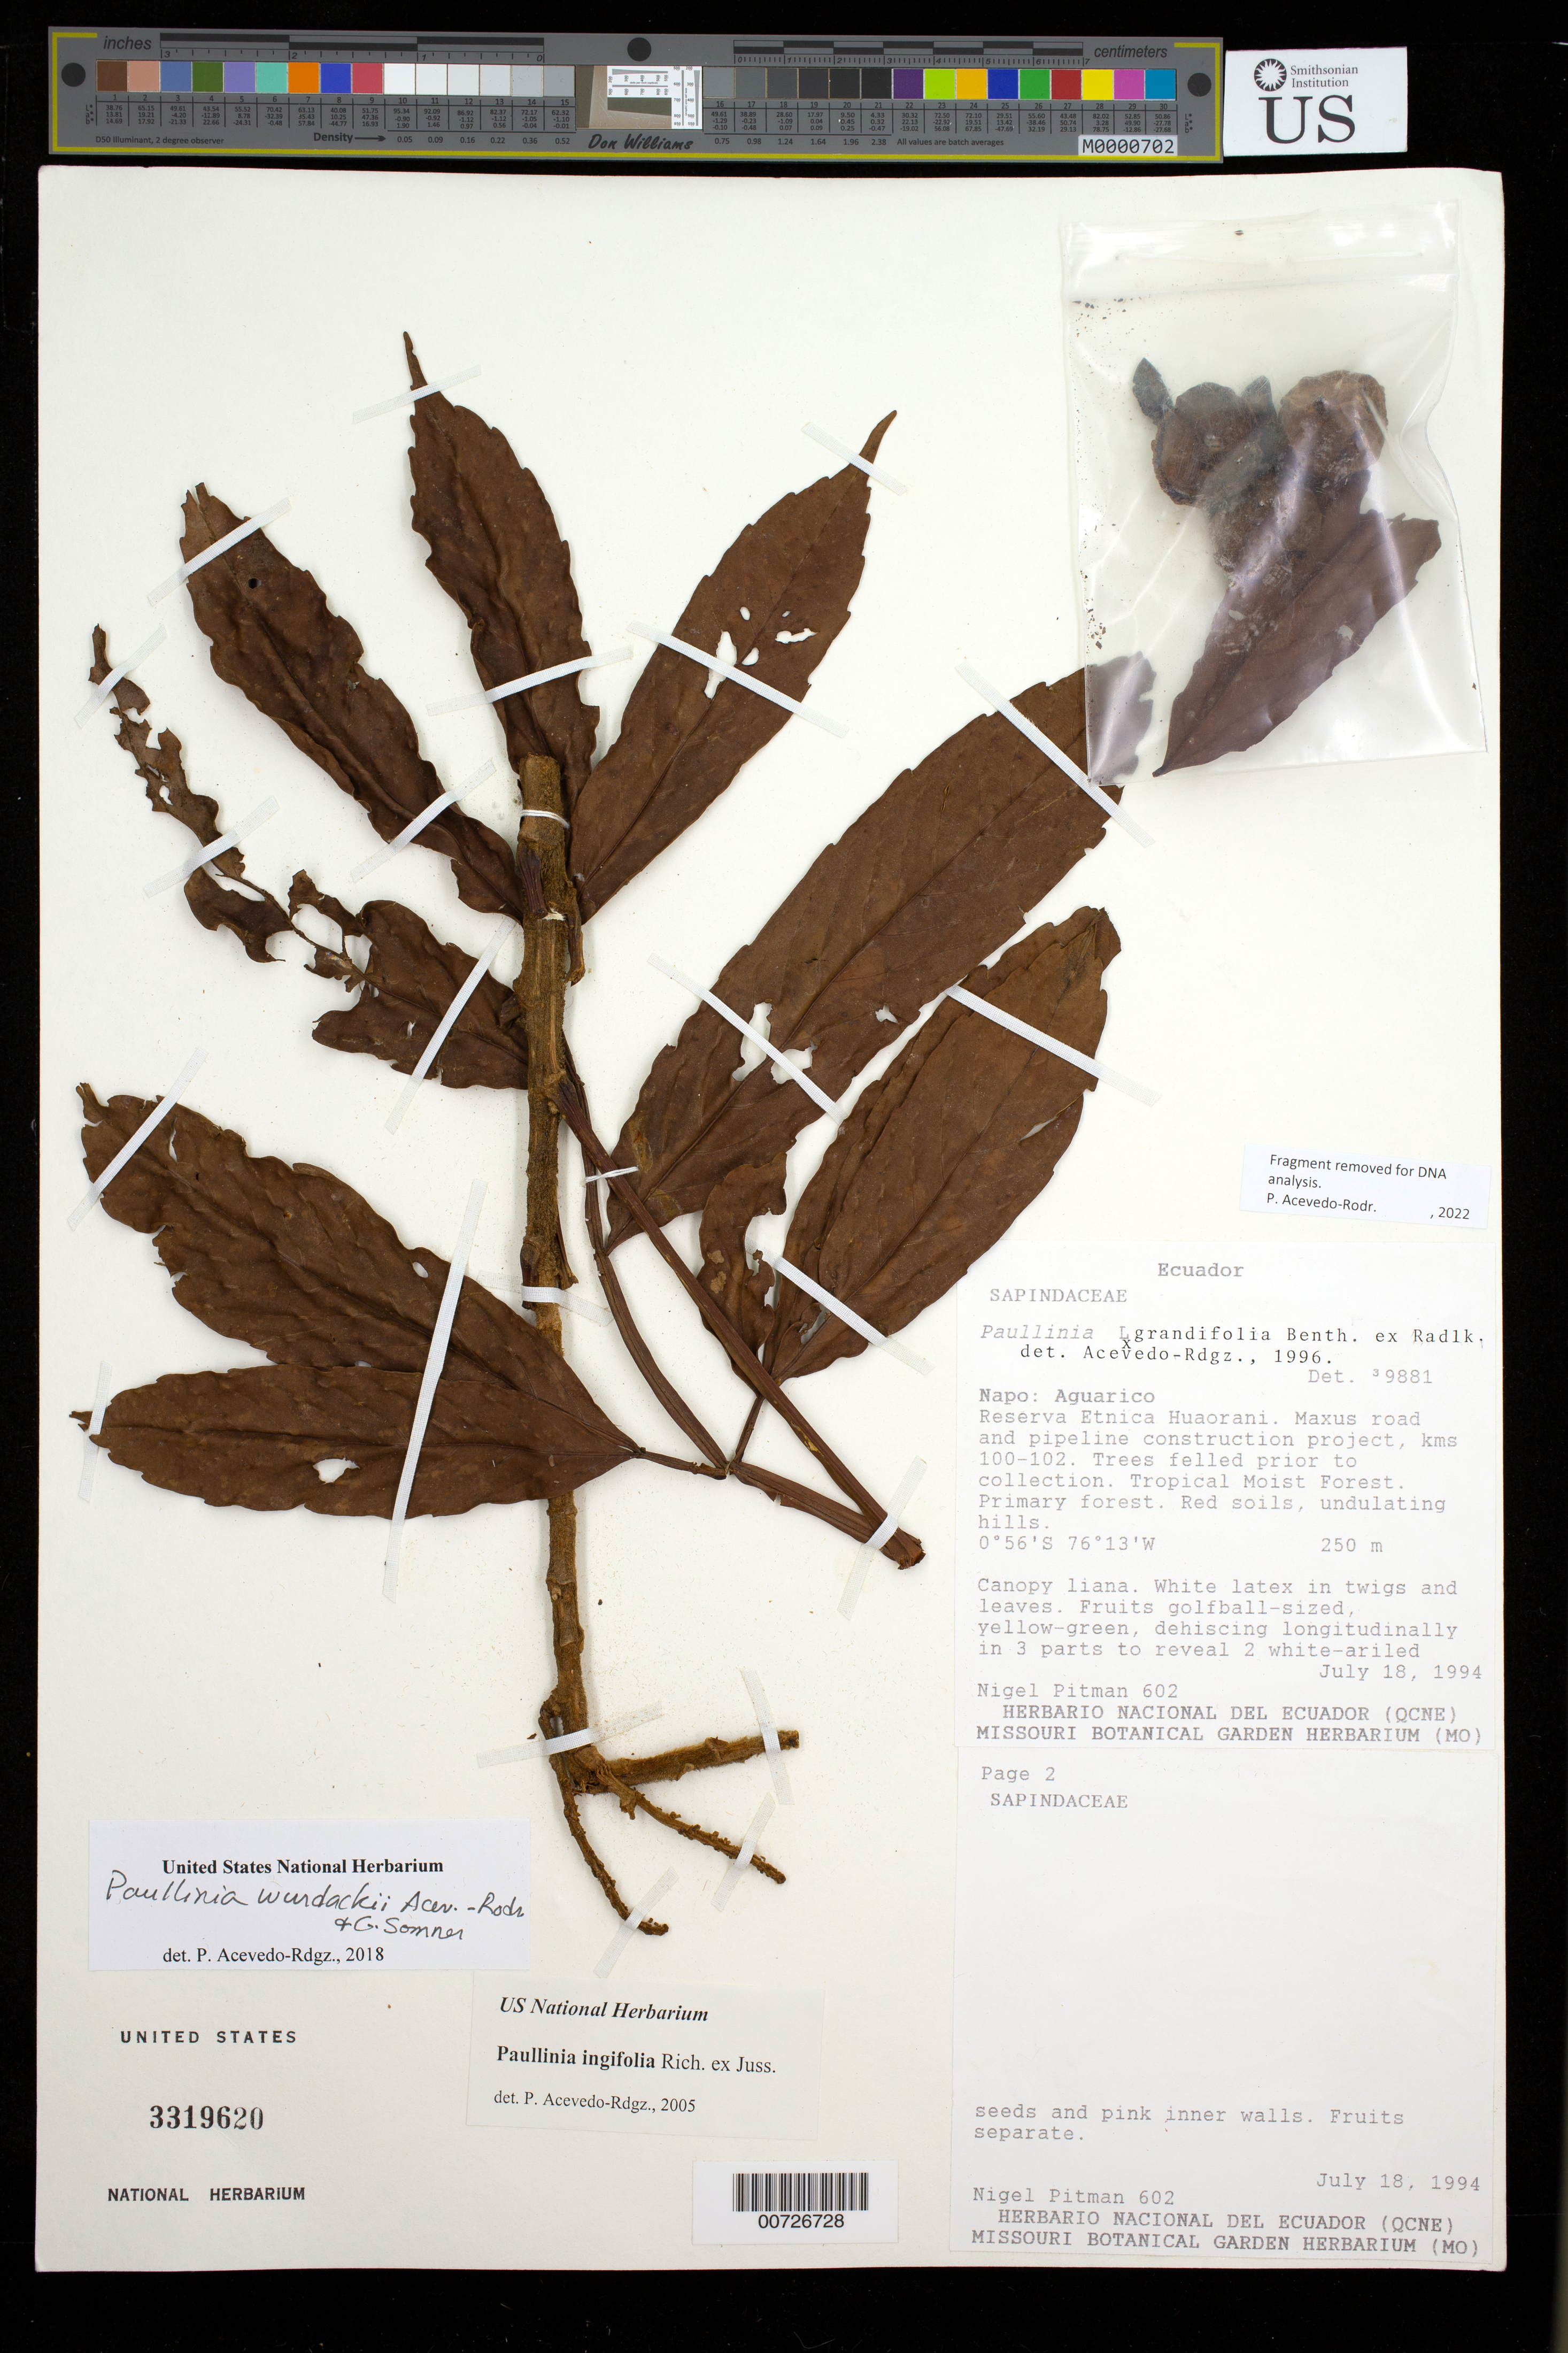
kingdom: Plantae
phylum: Tracheophyta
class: Magnoliopsida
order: Sapindales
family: Sapindaceae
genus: Paullinia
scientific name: Paullinia wurdackii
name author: Acev.-Rodr. & Somner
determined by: Acevedo-Rodríguez, P., (BOT), Smithsonian Institution - National Museum of Natural History (UNITED STATES)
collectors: N. Pitman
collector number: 602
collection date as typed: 18 Jul 1994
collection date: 1994-07-18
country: Ecuador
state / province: Napo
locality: Aguarico. Reserva Etnica Huaorani. Maxus Road and pipeline construction project, kms 100-102.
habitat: Tropical moist forest. Primary forest, undulating hills.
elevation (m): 250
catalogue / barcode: US 3319620